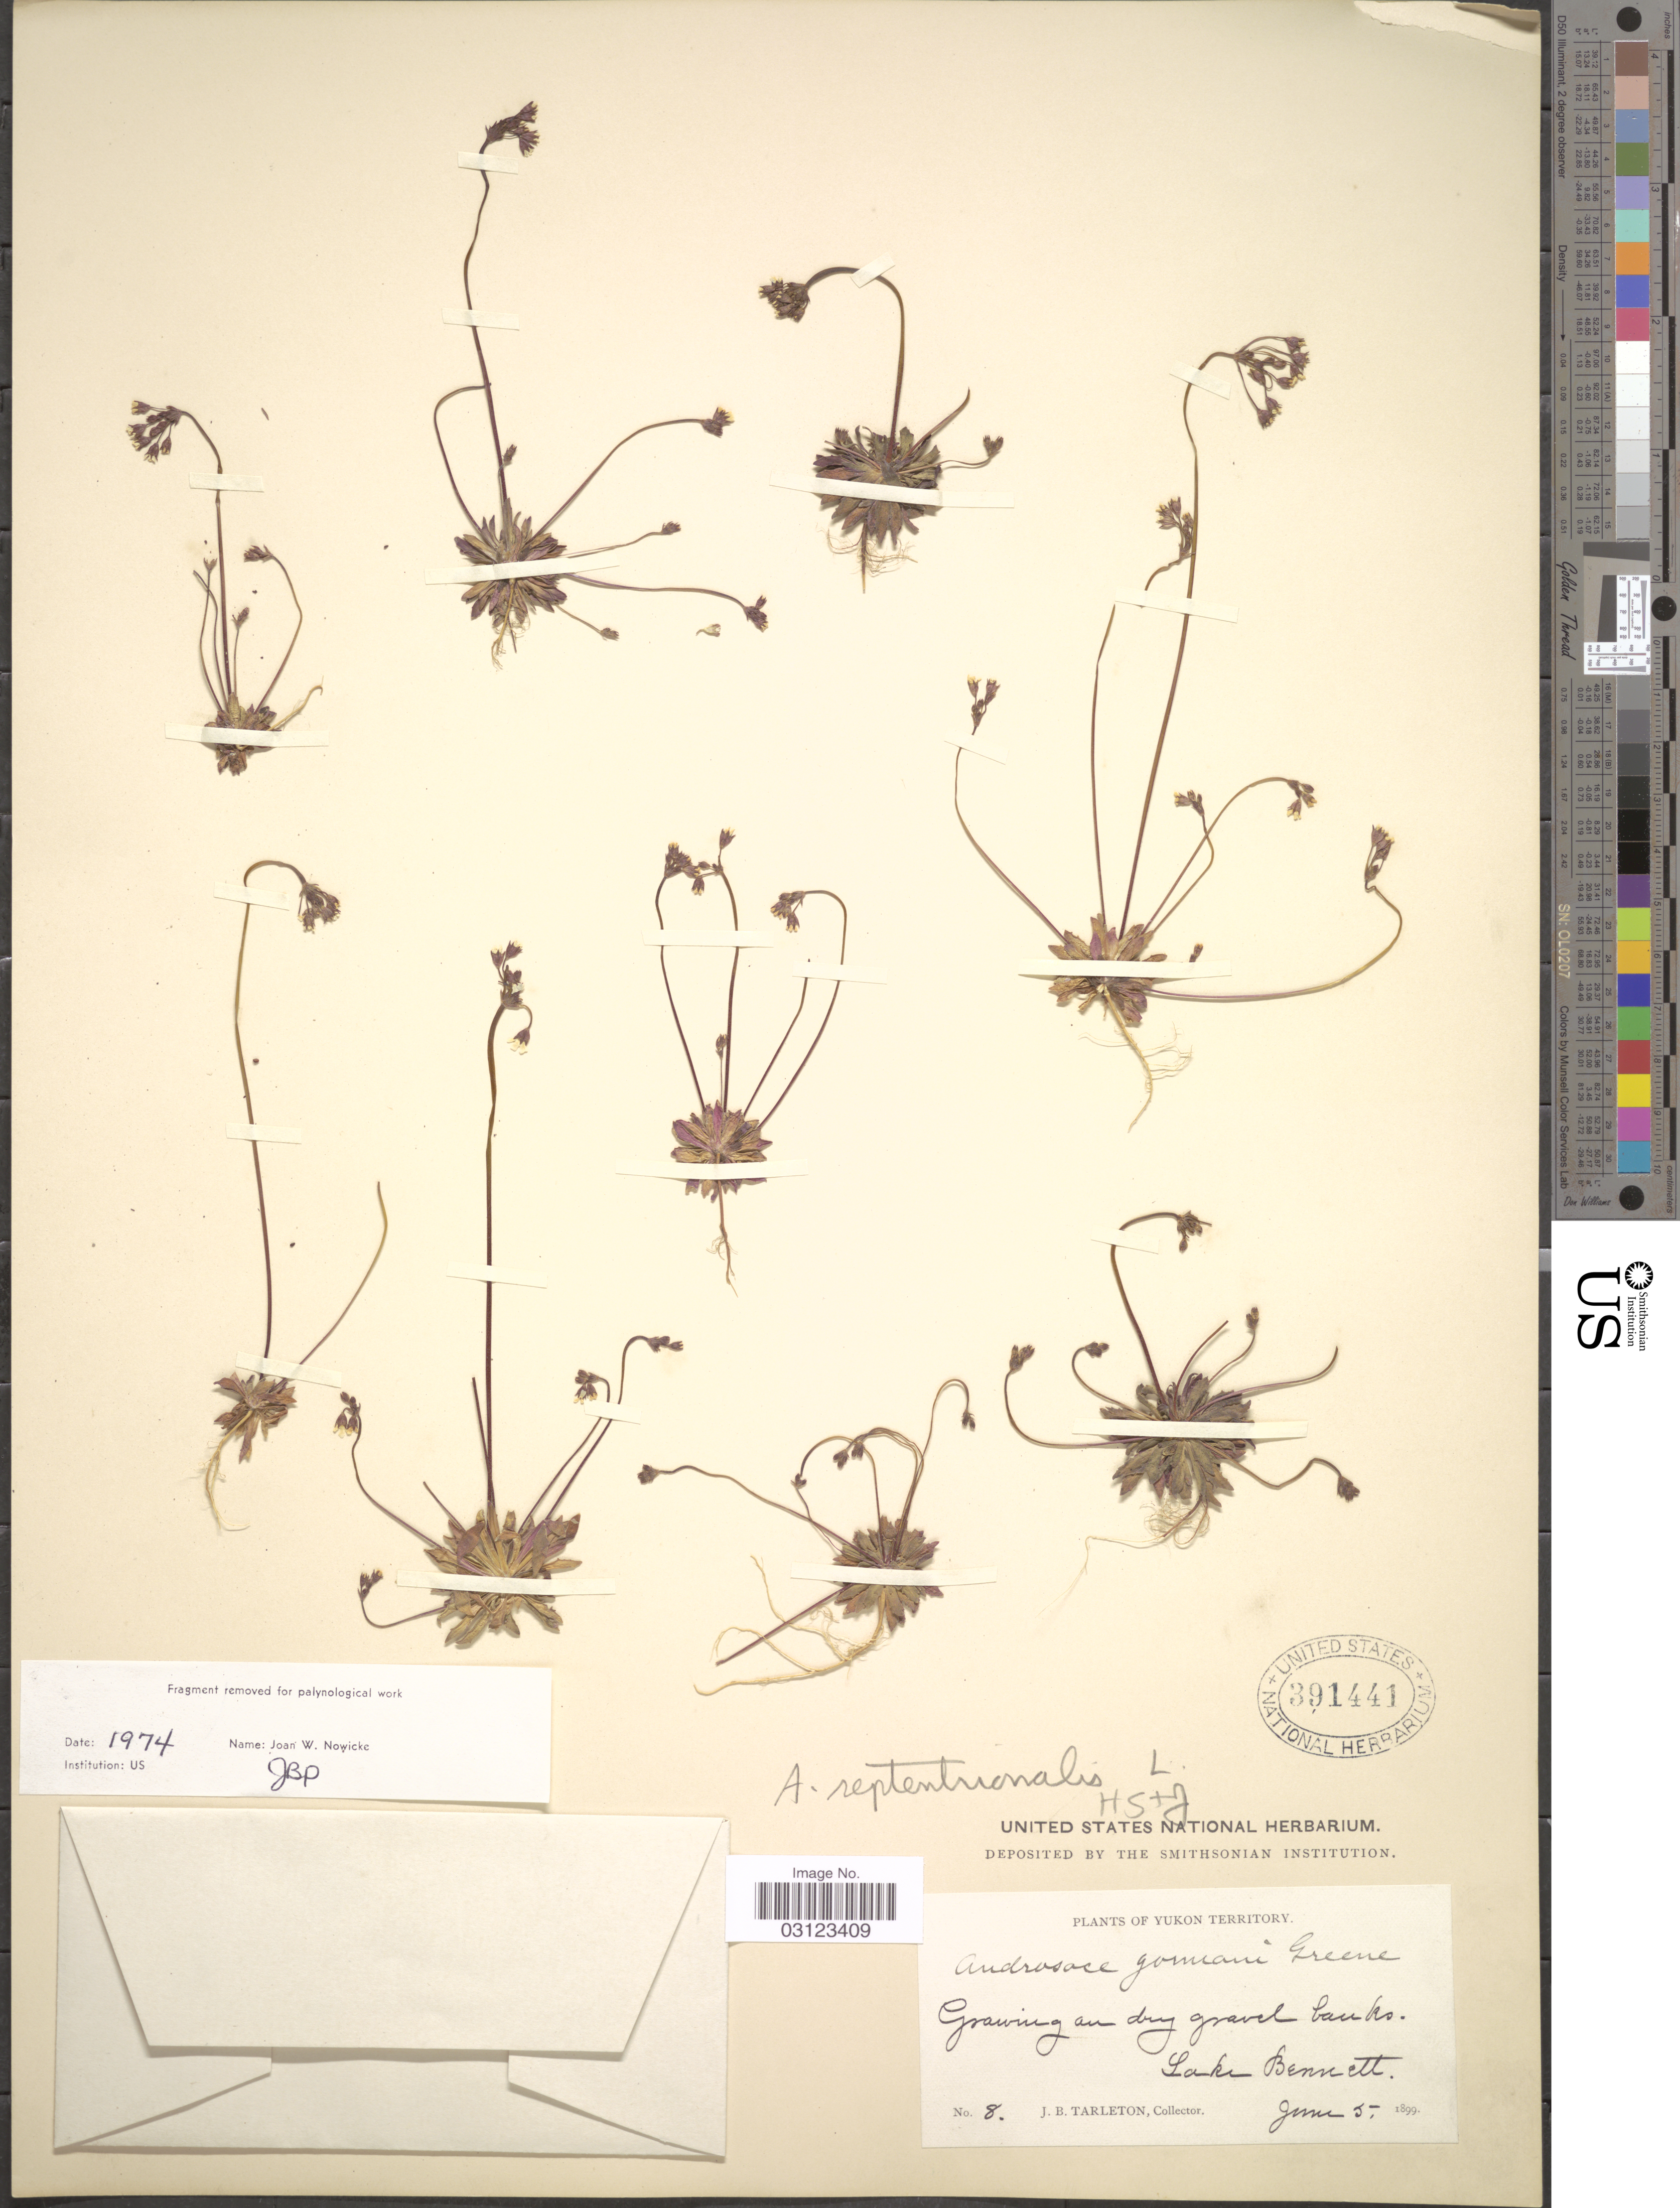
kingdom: Plantae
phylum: Tracheophyta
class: Magnoliopsida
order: Ericales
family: Primulaceae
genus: Androsace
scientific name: Androsace septentrionalis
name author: L.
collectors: J. Tarleton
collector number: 8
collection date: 1899-06-05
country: Canada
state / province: Yukon Territory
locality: Lake Bennett.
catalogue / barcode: US 391441